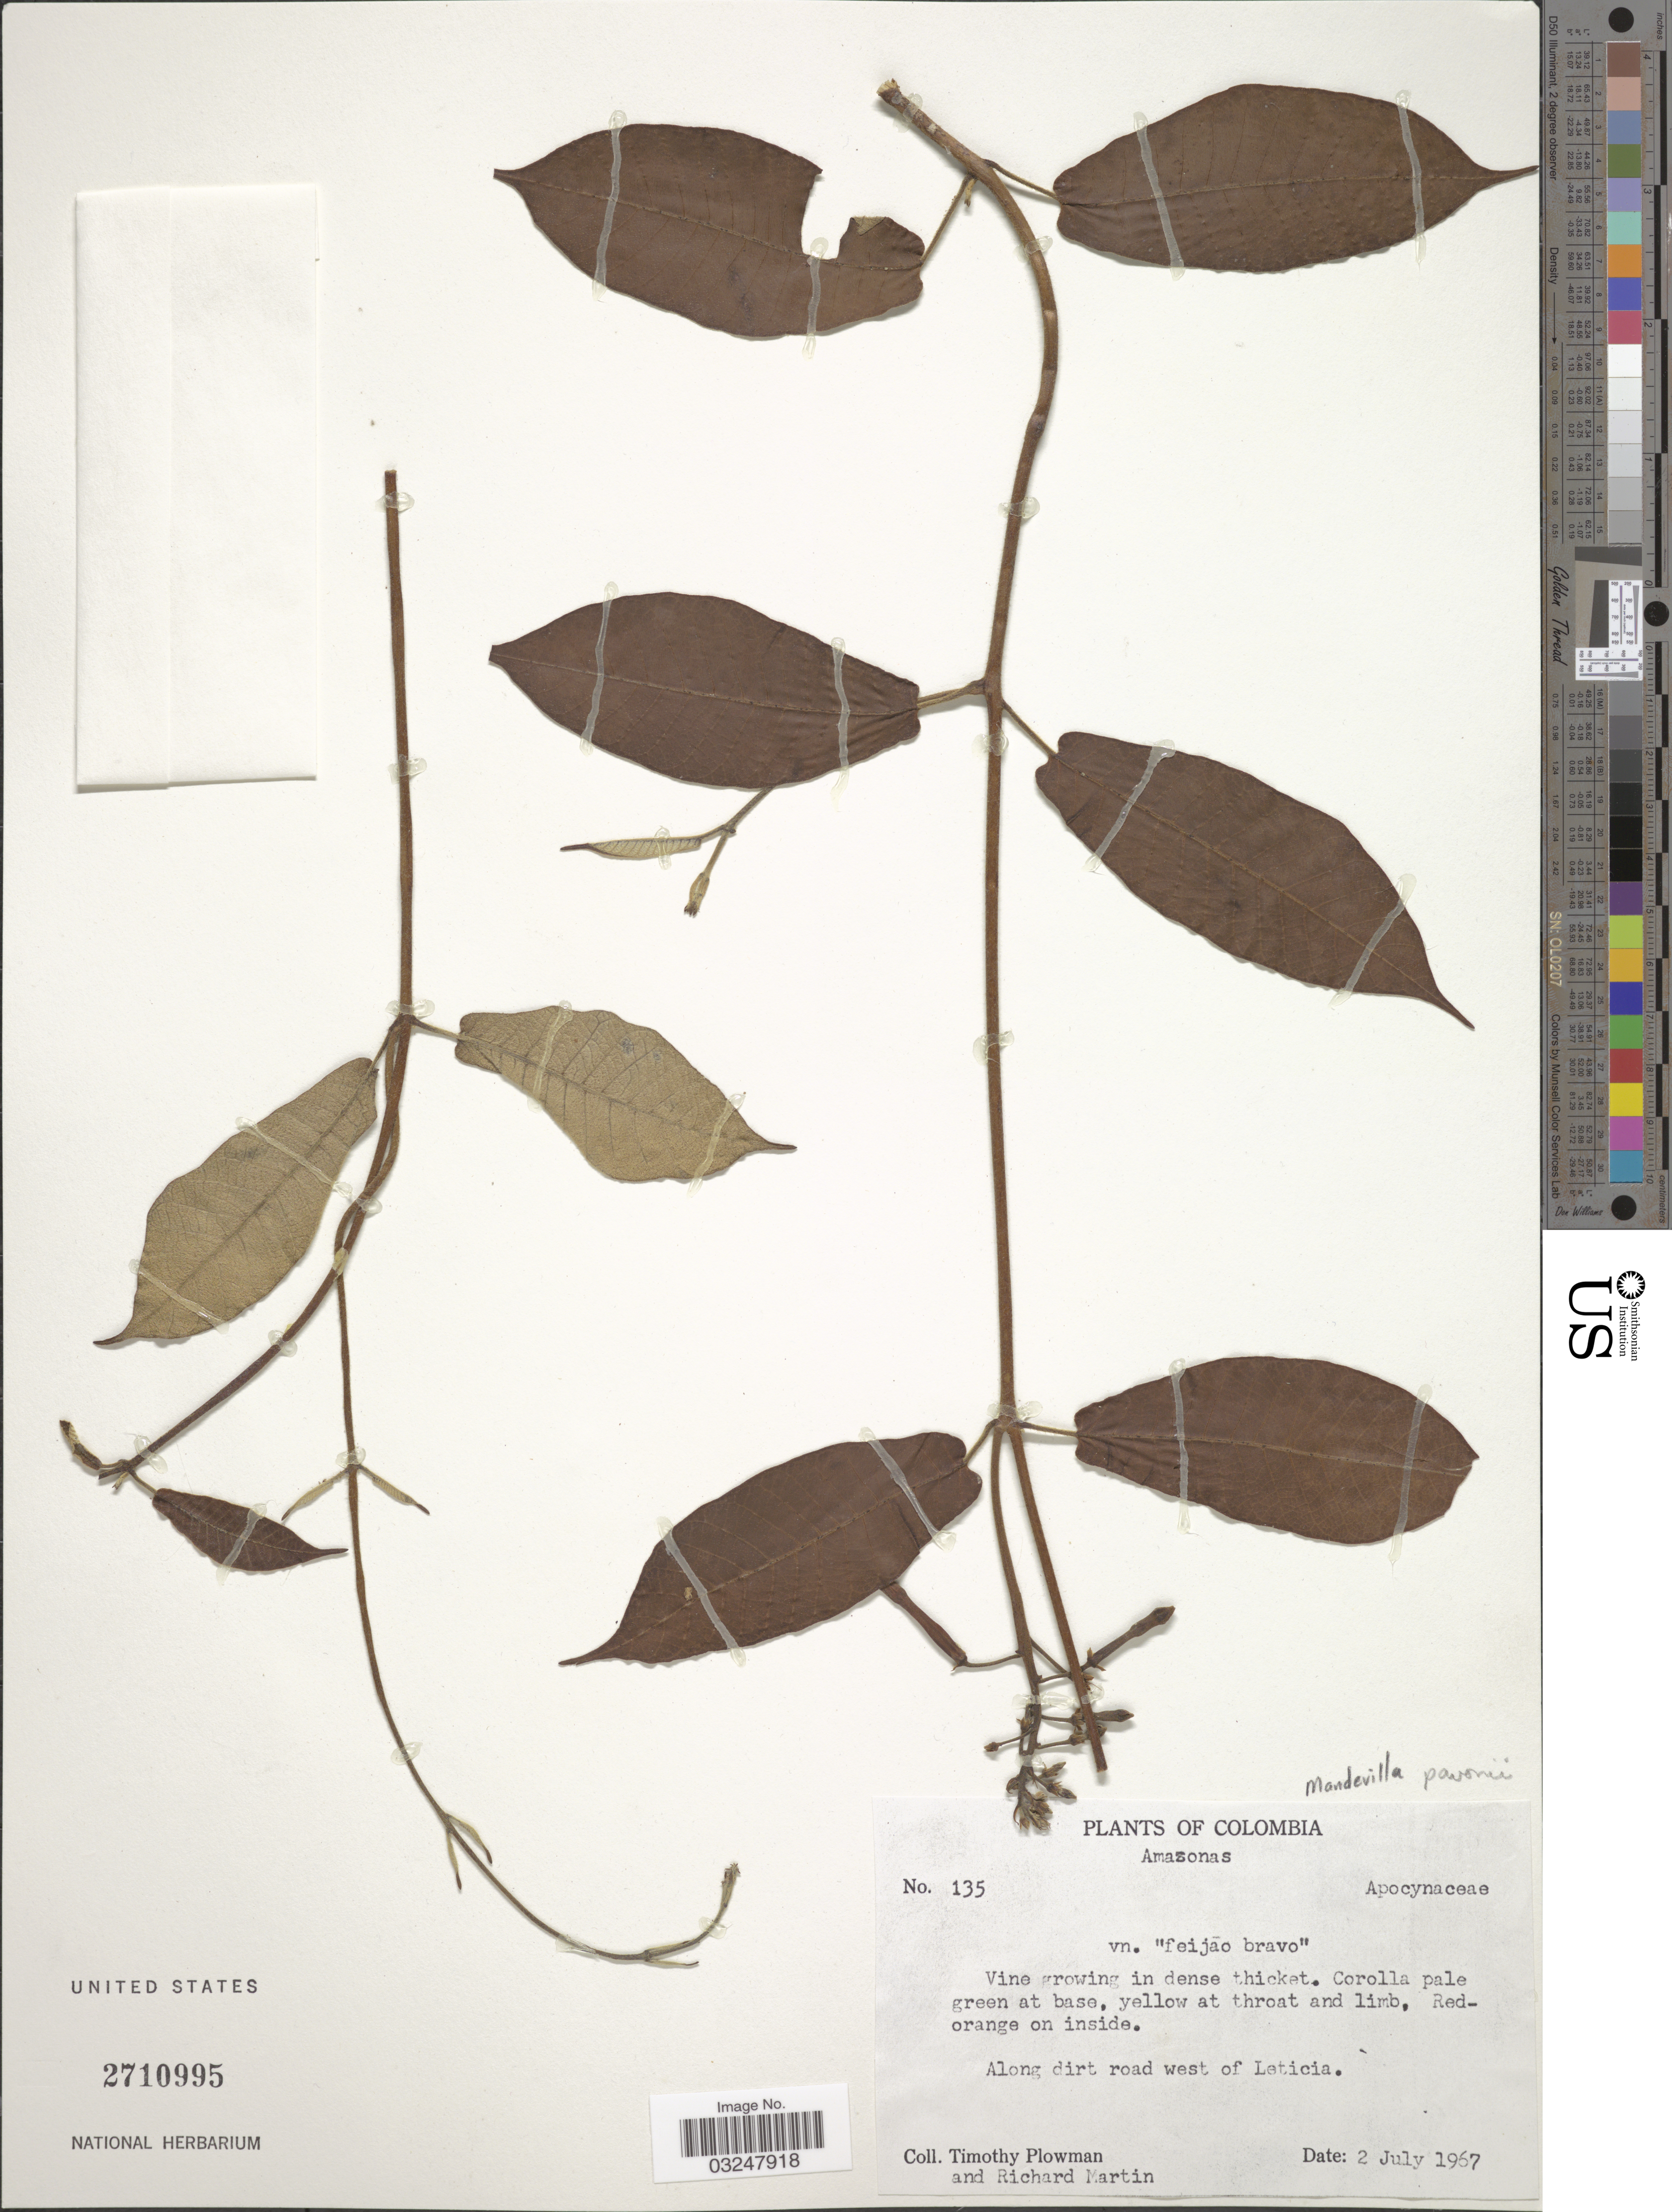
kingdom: Plantae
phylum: Tracheophyta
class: Magnoliopsida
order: Gentianales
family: Apocynaceae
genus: Mandevilla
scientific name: Mandevilla pavonii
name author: (A. DC.) Woodson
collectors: T. Plowman & R. Martin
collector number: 135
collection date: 1967-07-02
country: Colombia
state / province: Amazônas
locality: Along dirt road west of Leticia.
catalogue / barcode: US 2710995